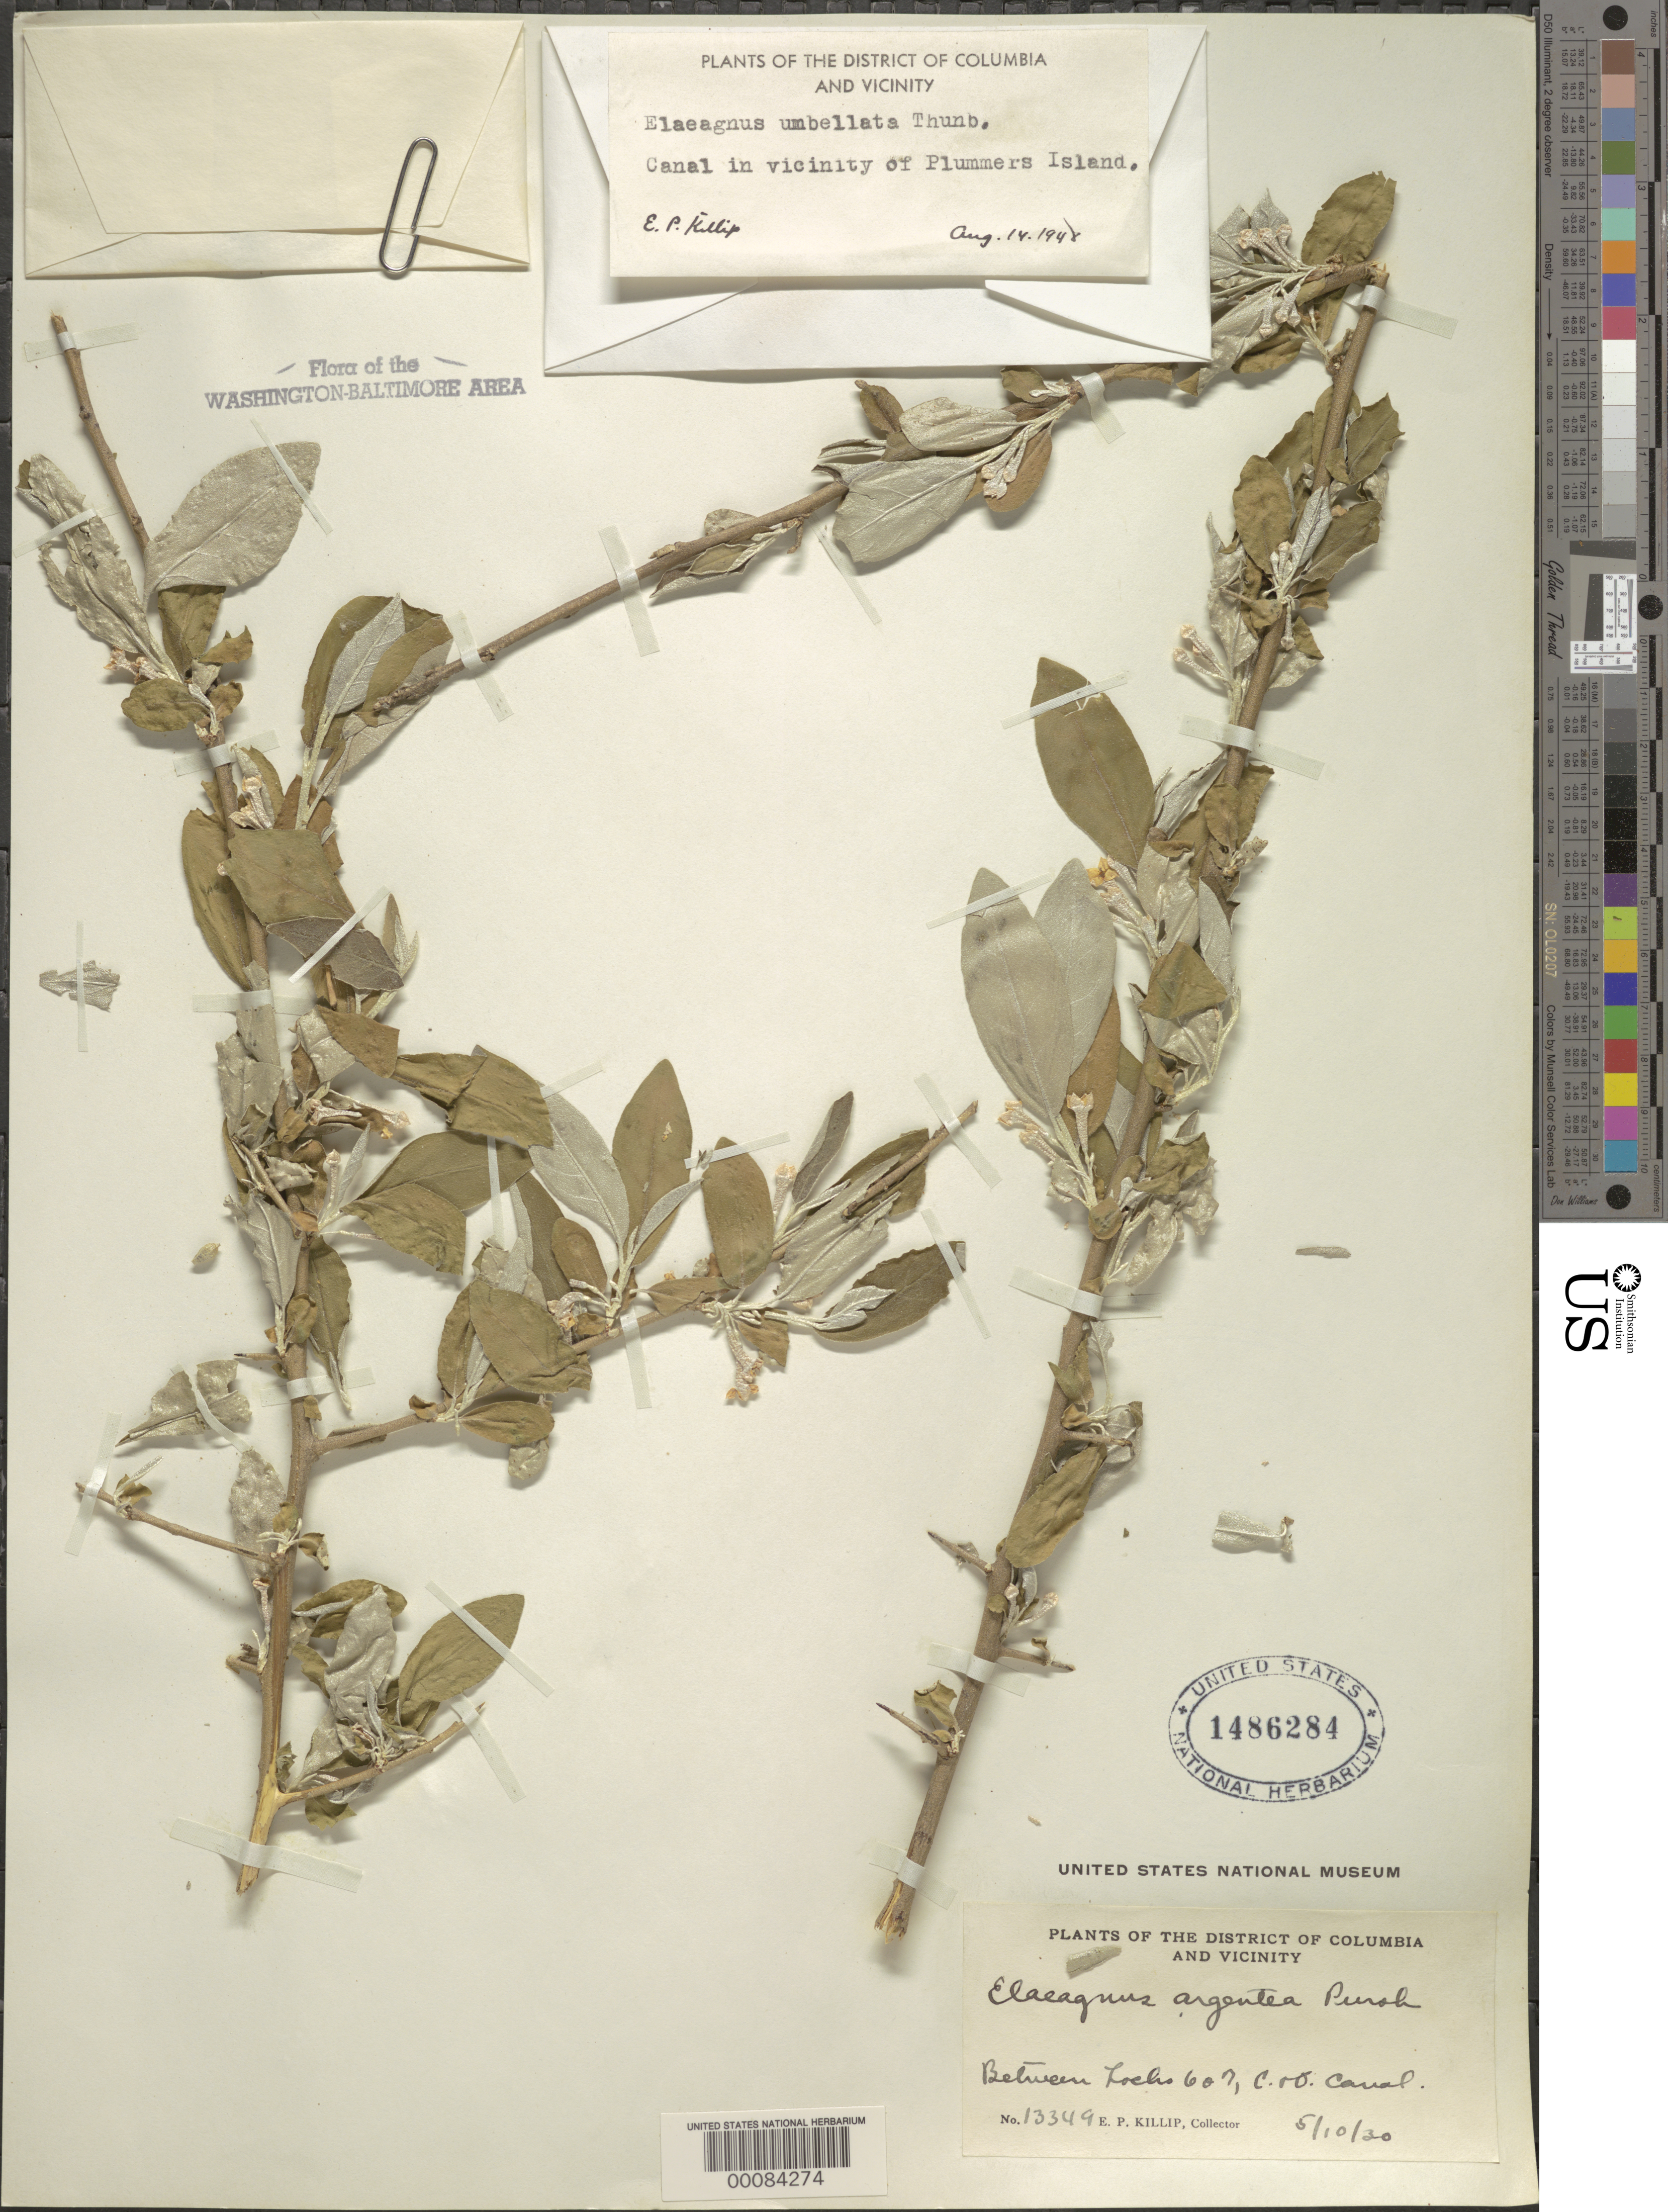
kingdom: Plantae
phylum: Tracheophyta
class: Magnoliopsida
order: Rosales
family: Elaeagnaceae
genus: Elaeagnus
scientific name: Elaeagnus umbellata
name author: Thunb.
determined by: Killip, Ellsworth P.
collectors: E. P. Killip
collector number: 13349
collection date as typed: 10 May 1930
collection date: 1930-05-10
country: United States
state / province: Maryland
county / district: Montgomery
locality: between Locks 6 & 7, C & O Canal, in vicinity of Plummers Island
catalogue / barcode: US 1486284